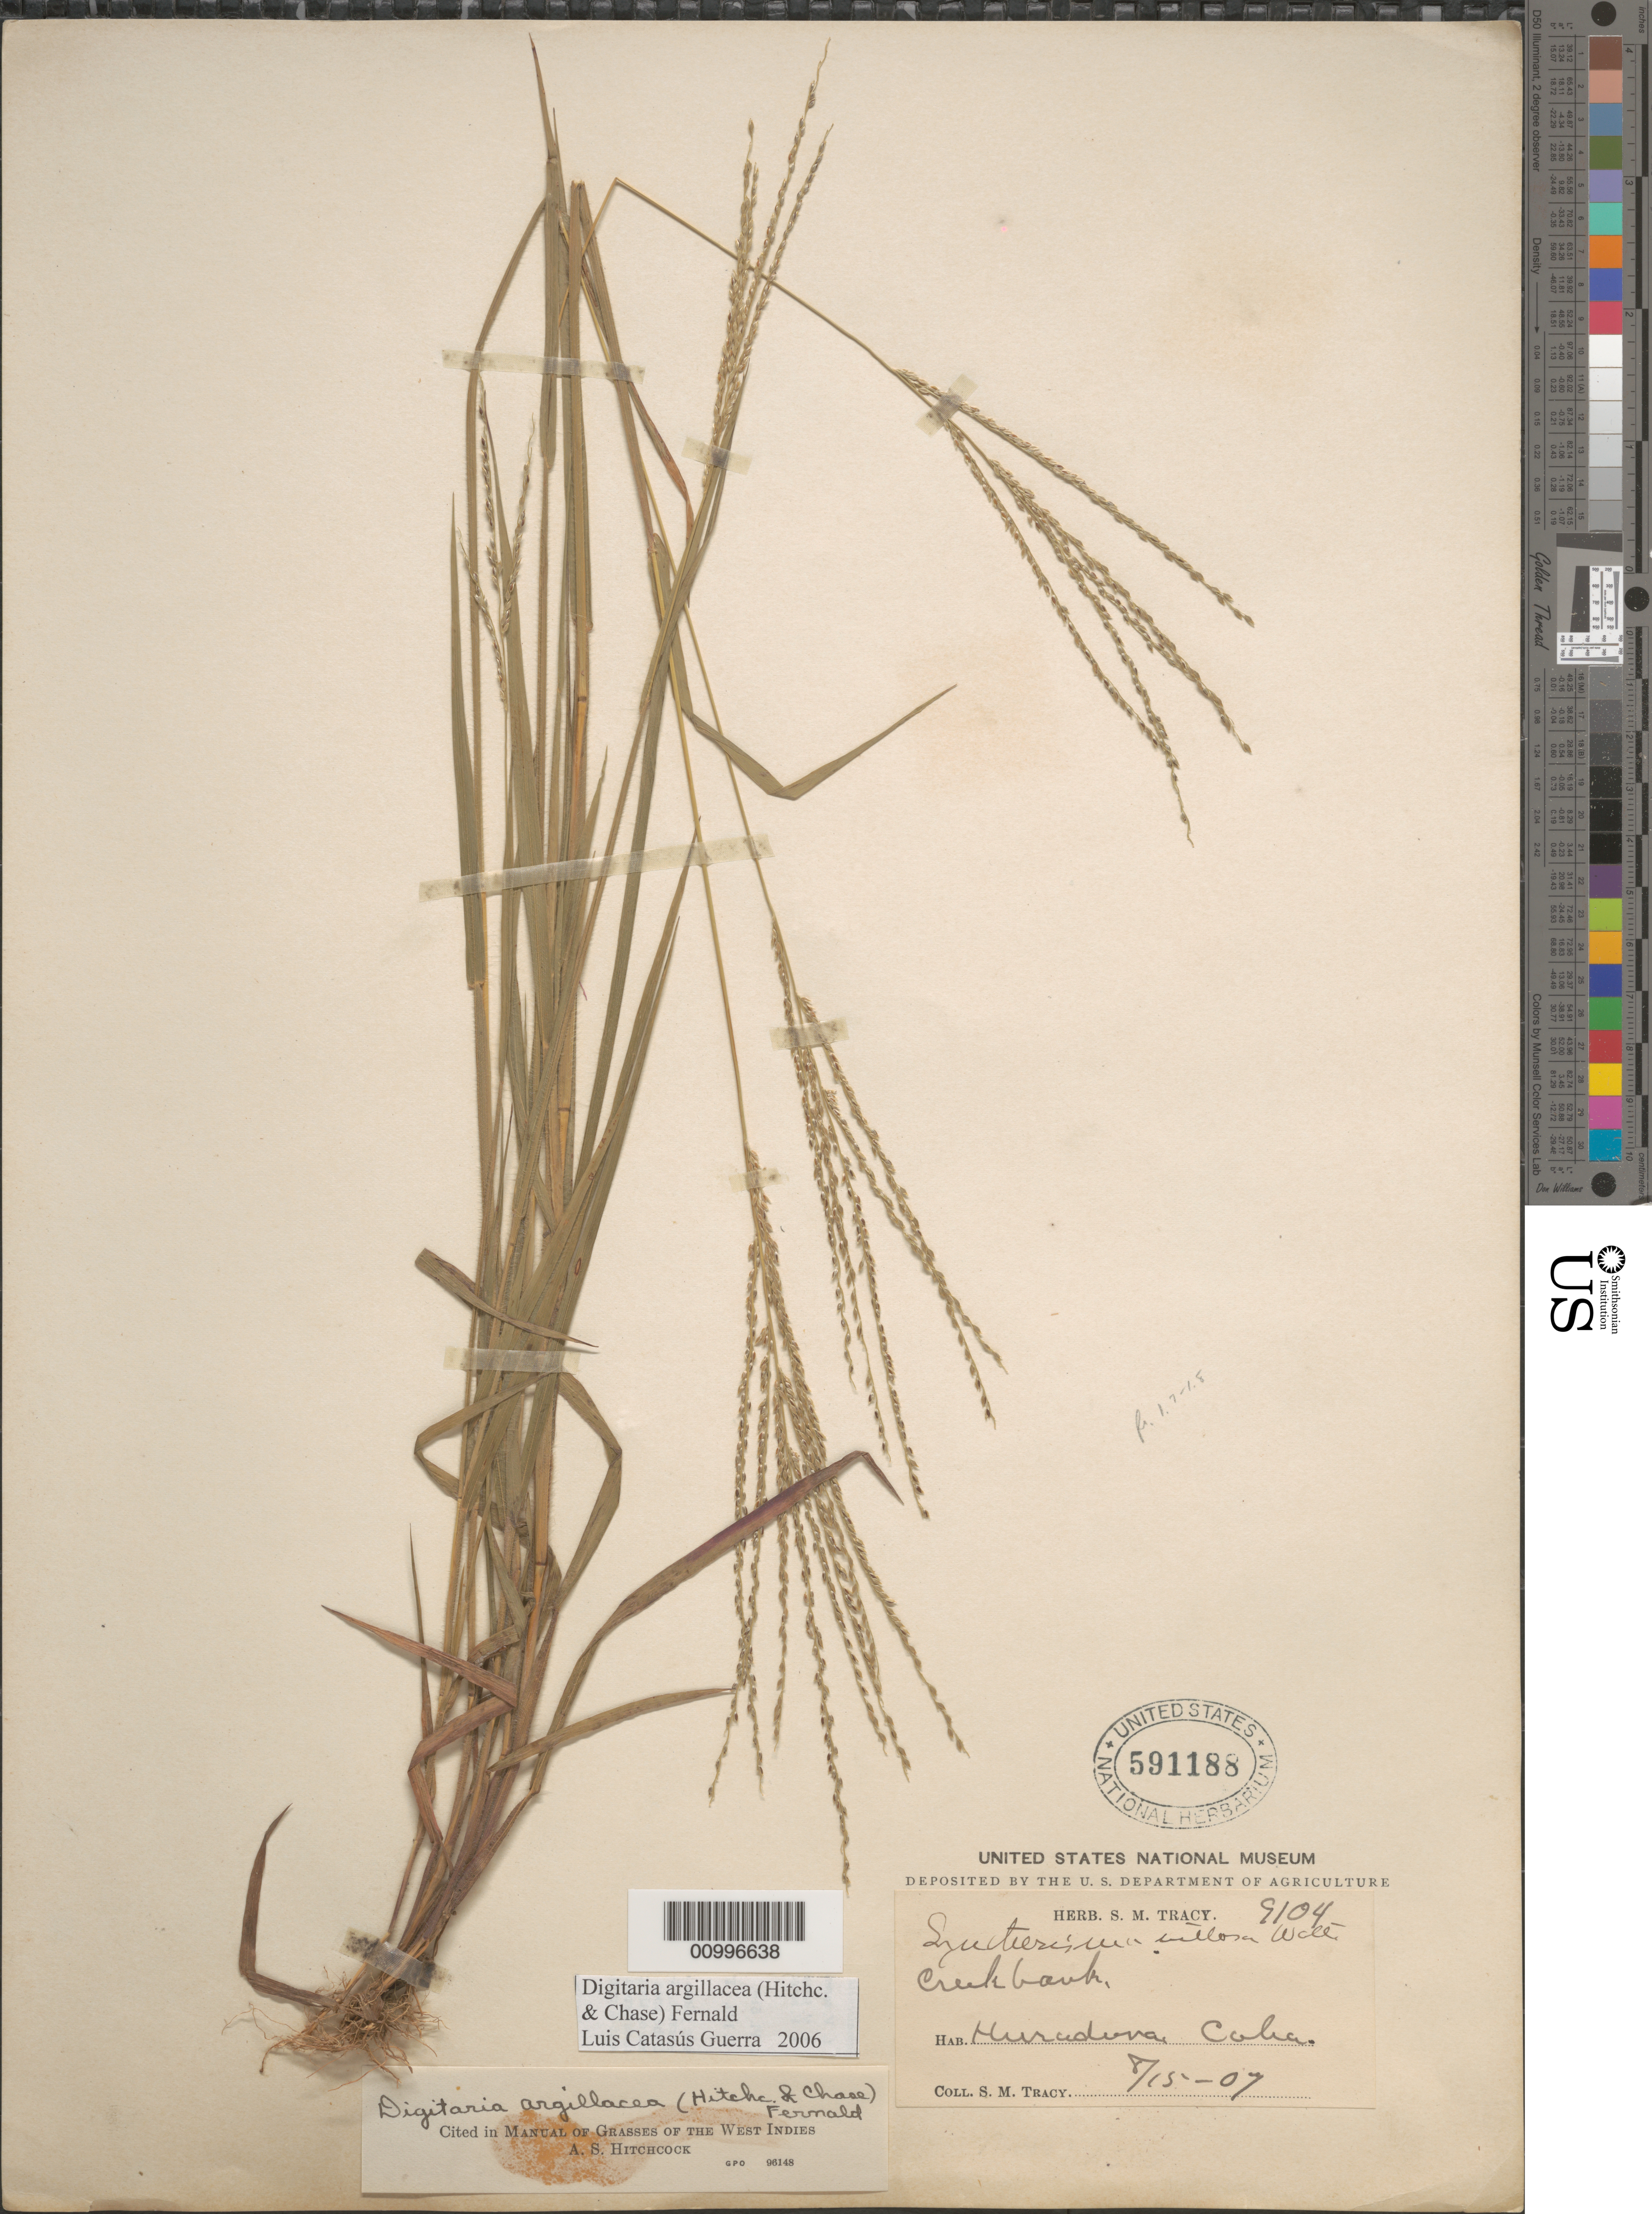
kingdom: Plantae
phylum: Tracheophyta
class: Liliopsida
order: Poales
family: Poaceae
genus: Digitaria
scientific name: Digitaria argillacea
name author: (Hitchc. & Chase) Fernald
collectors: S. M. Tracy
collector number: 9104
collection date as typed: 15 Aug 1907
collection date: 1907-08-15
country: Cuba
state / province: Ciego de Ávila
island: Cuba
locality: Herradura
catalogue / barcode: US 591188